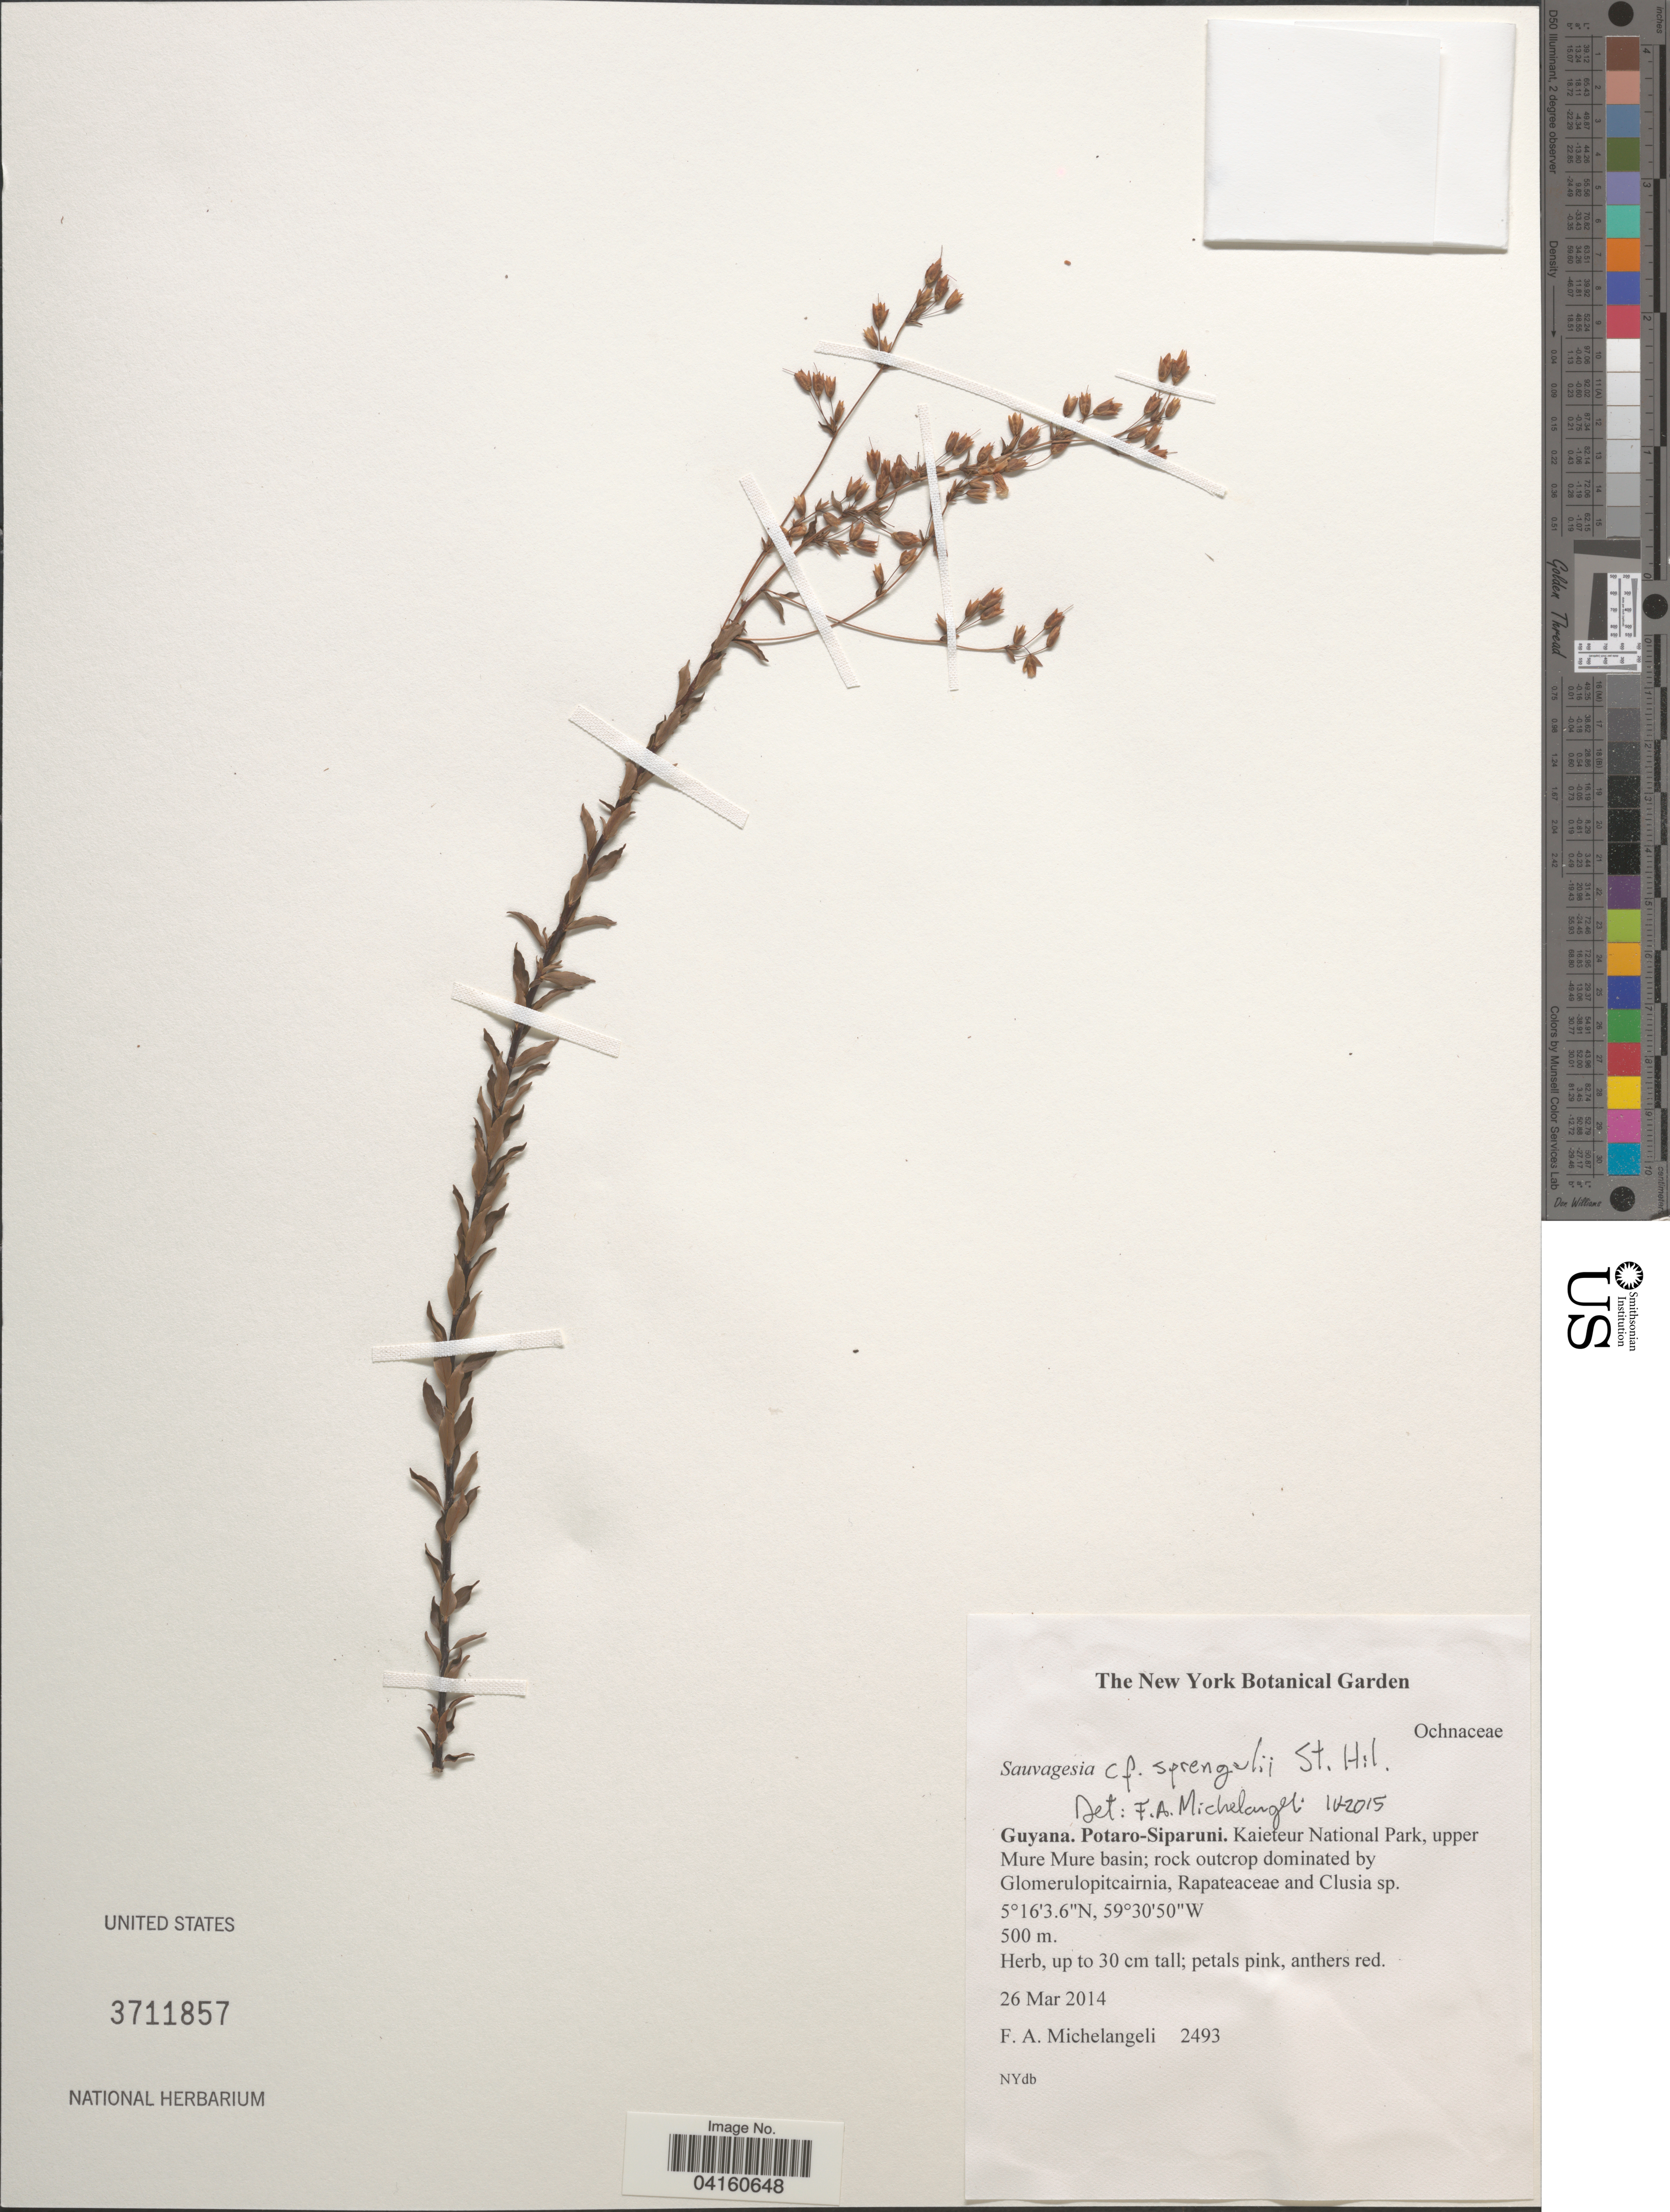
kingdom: Plantae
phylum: Tracheophyta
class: Magnoliopsida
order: Malpighiales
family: Ochnaceae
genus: Sauvagesia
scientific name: Sauvagesia sprengelii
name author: A. St.-Hil.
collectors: F. A. Michelangeli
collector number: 2493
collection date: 2014-03-26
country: Guyana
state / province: Potaro-Siparuni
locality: Kaieteur National Park, upper Mure Mure basin.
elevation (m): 500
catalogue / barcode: US 3711857